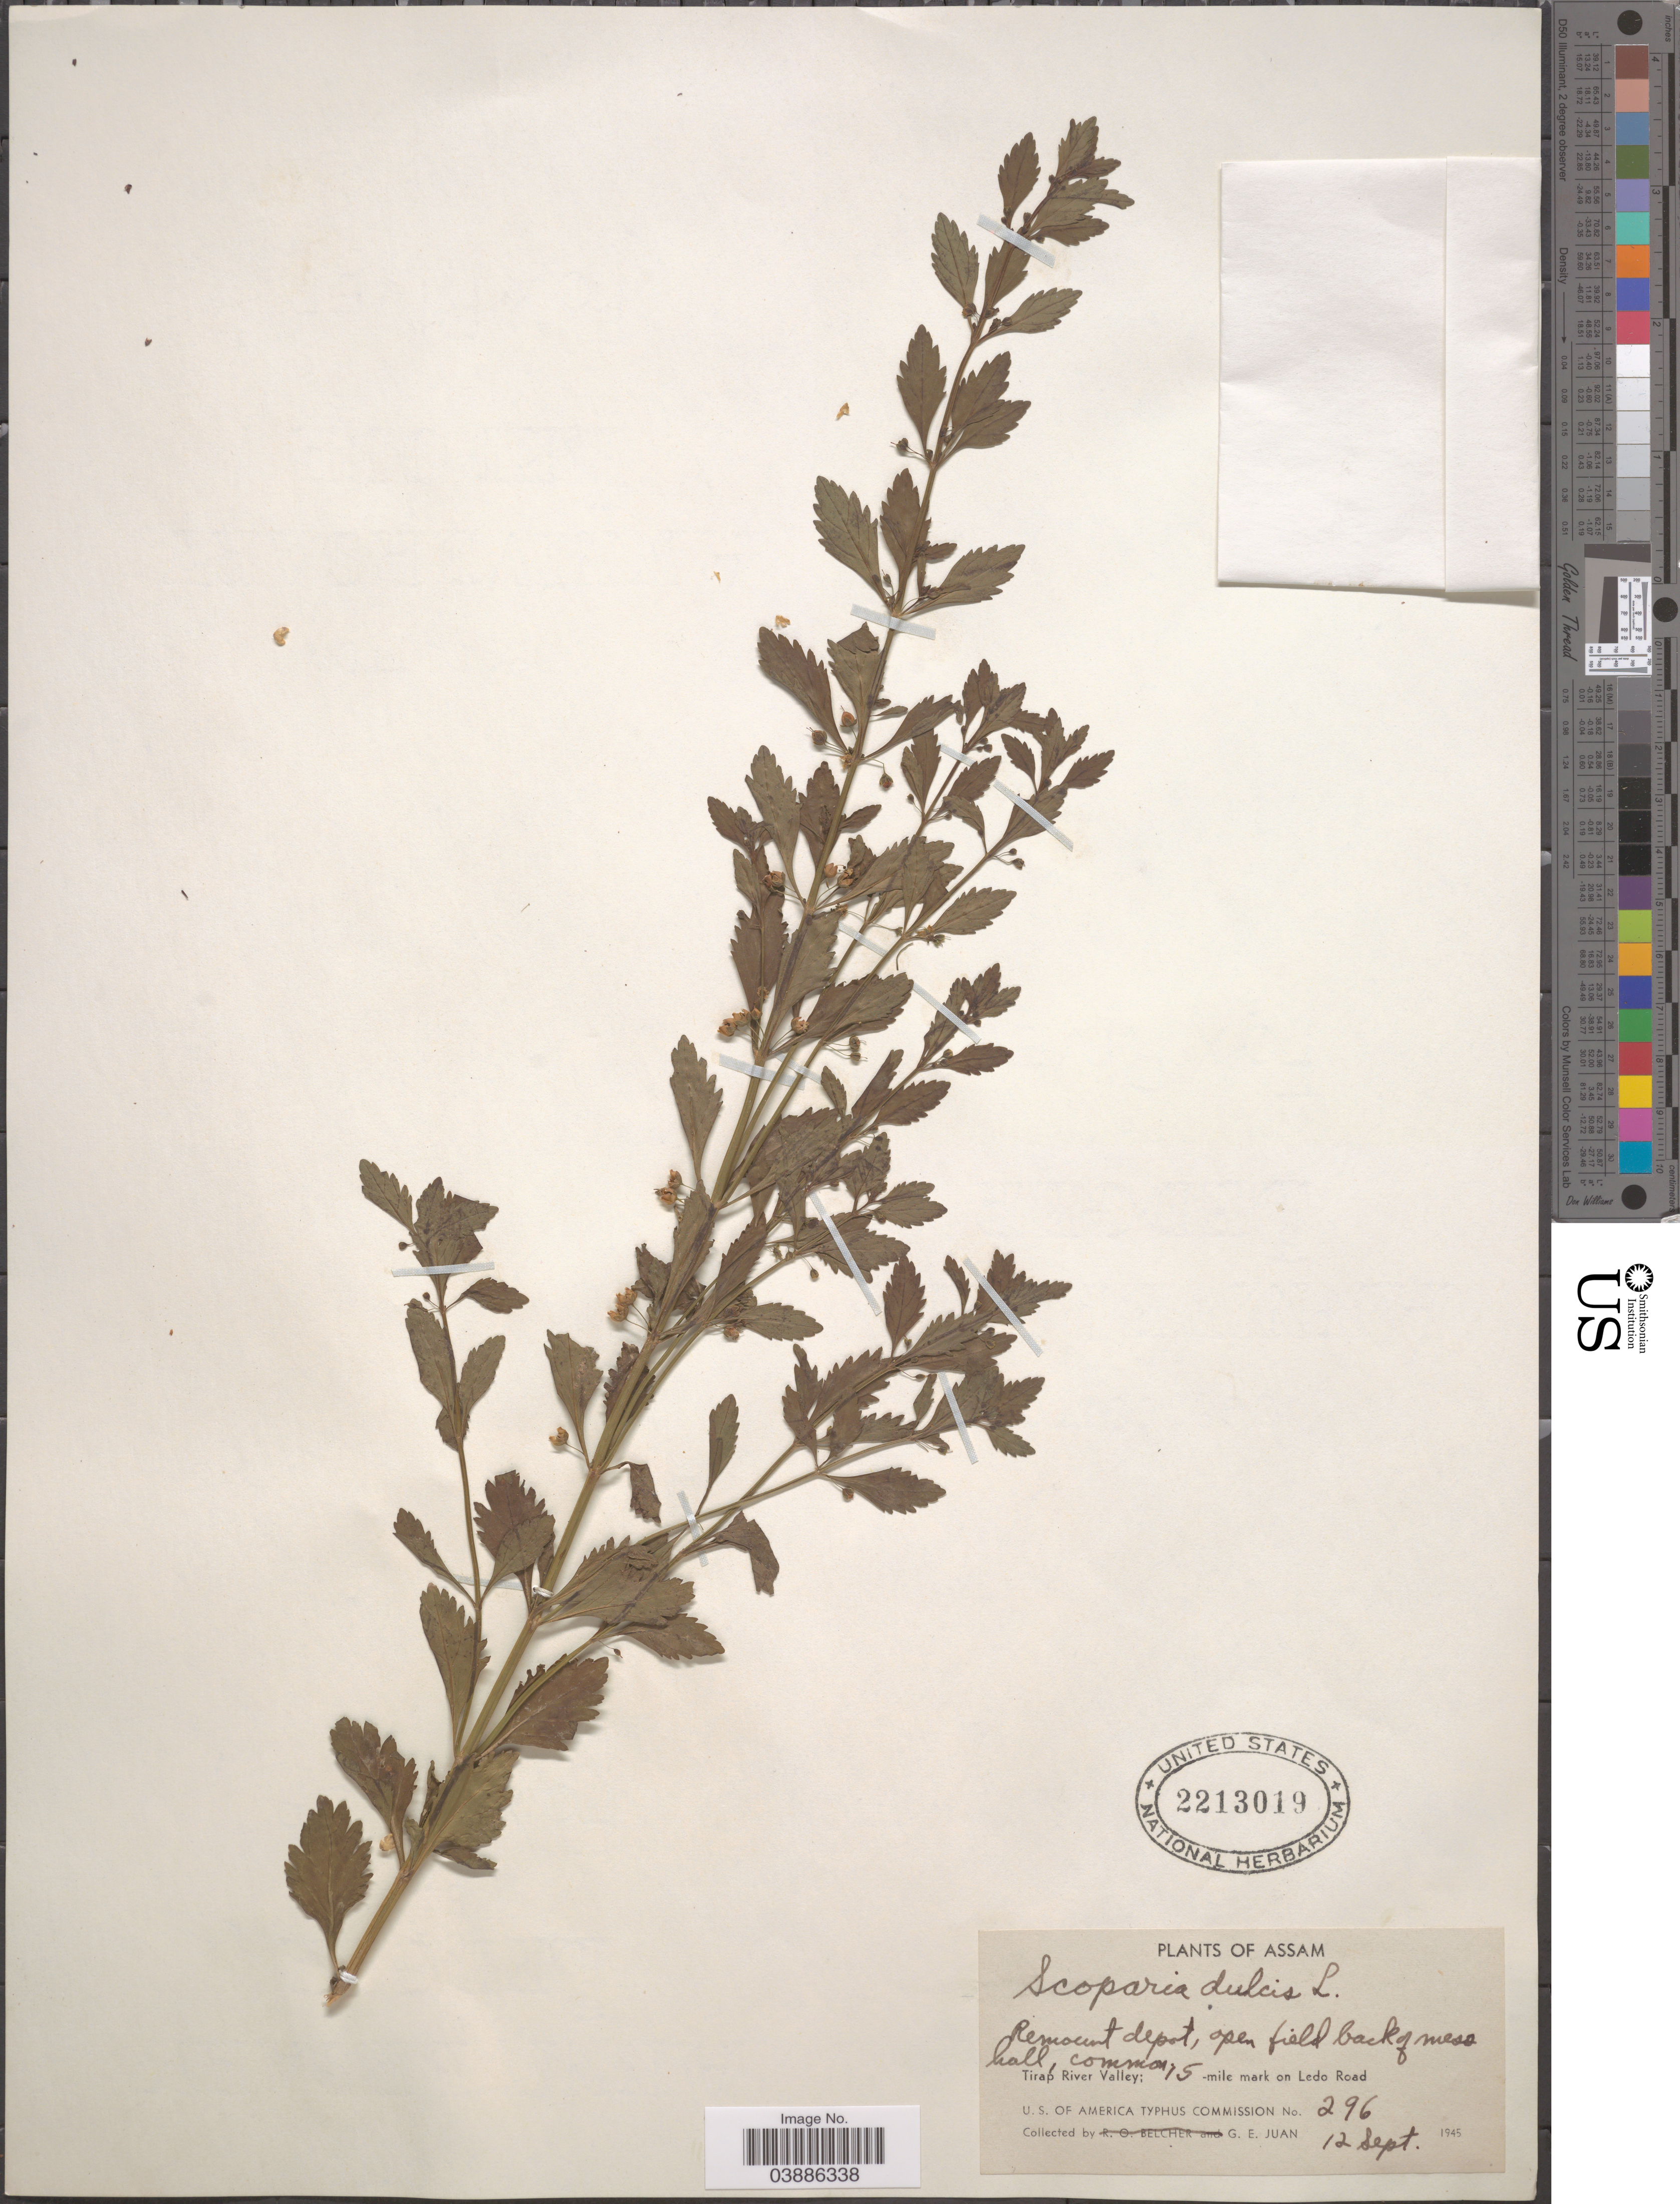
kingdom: Plantae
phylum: Tracheophyta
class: Magnoliopsida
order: Lamiales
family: Plantaginaceae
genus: Scoparia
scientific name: Scoparia dulcis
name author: L.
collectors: G. Juan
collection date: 1945-09-12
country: India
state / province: Assam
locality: Remount depot, open field back of mess hall. Tirap River Valley; 15 mile mark on Ledo Road.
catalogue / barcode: US 2213019